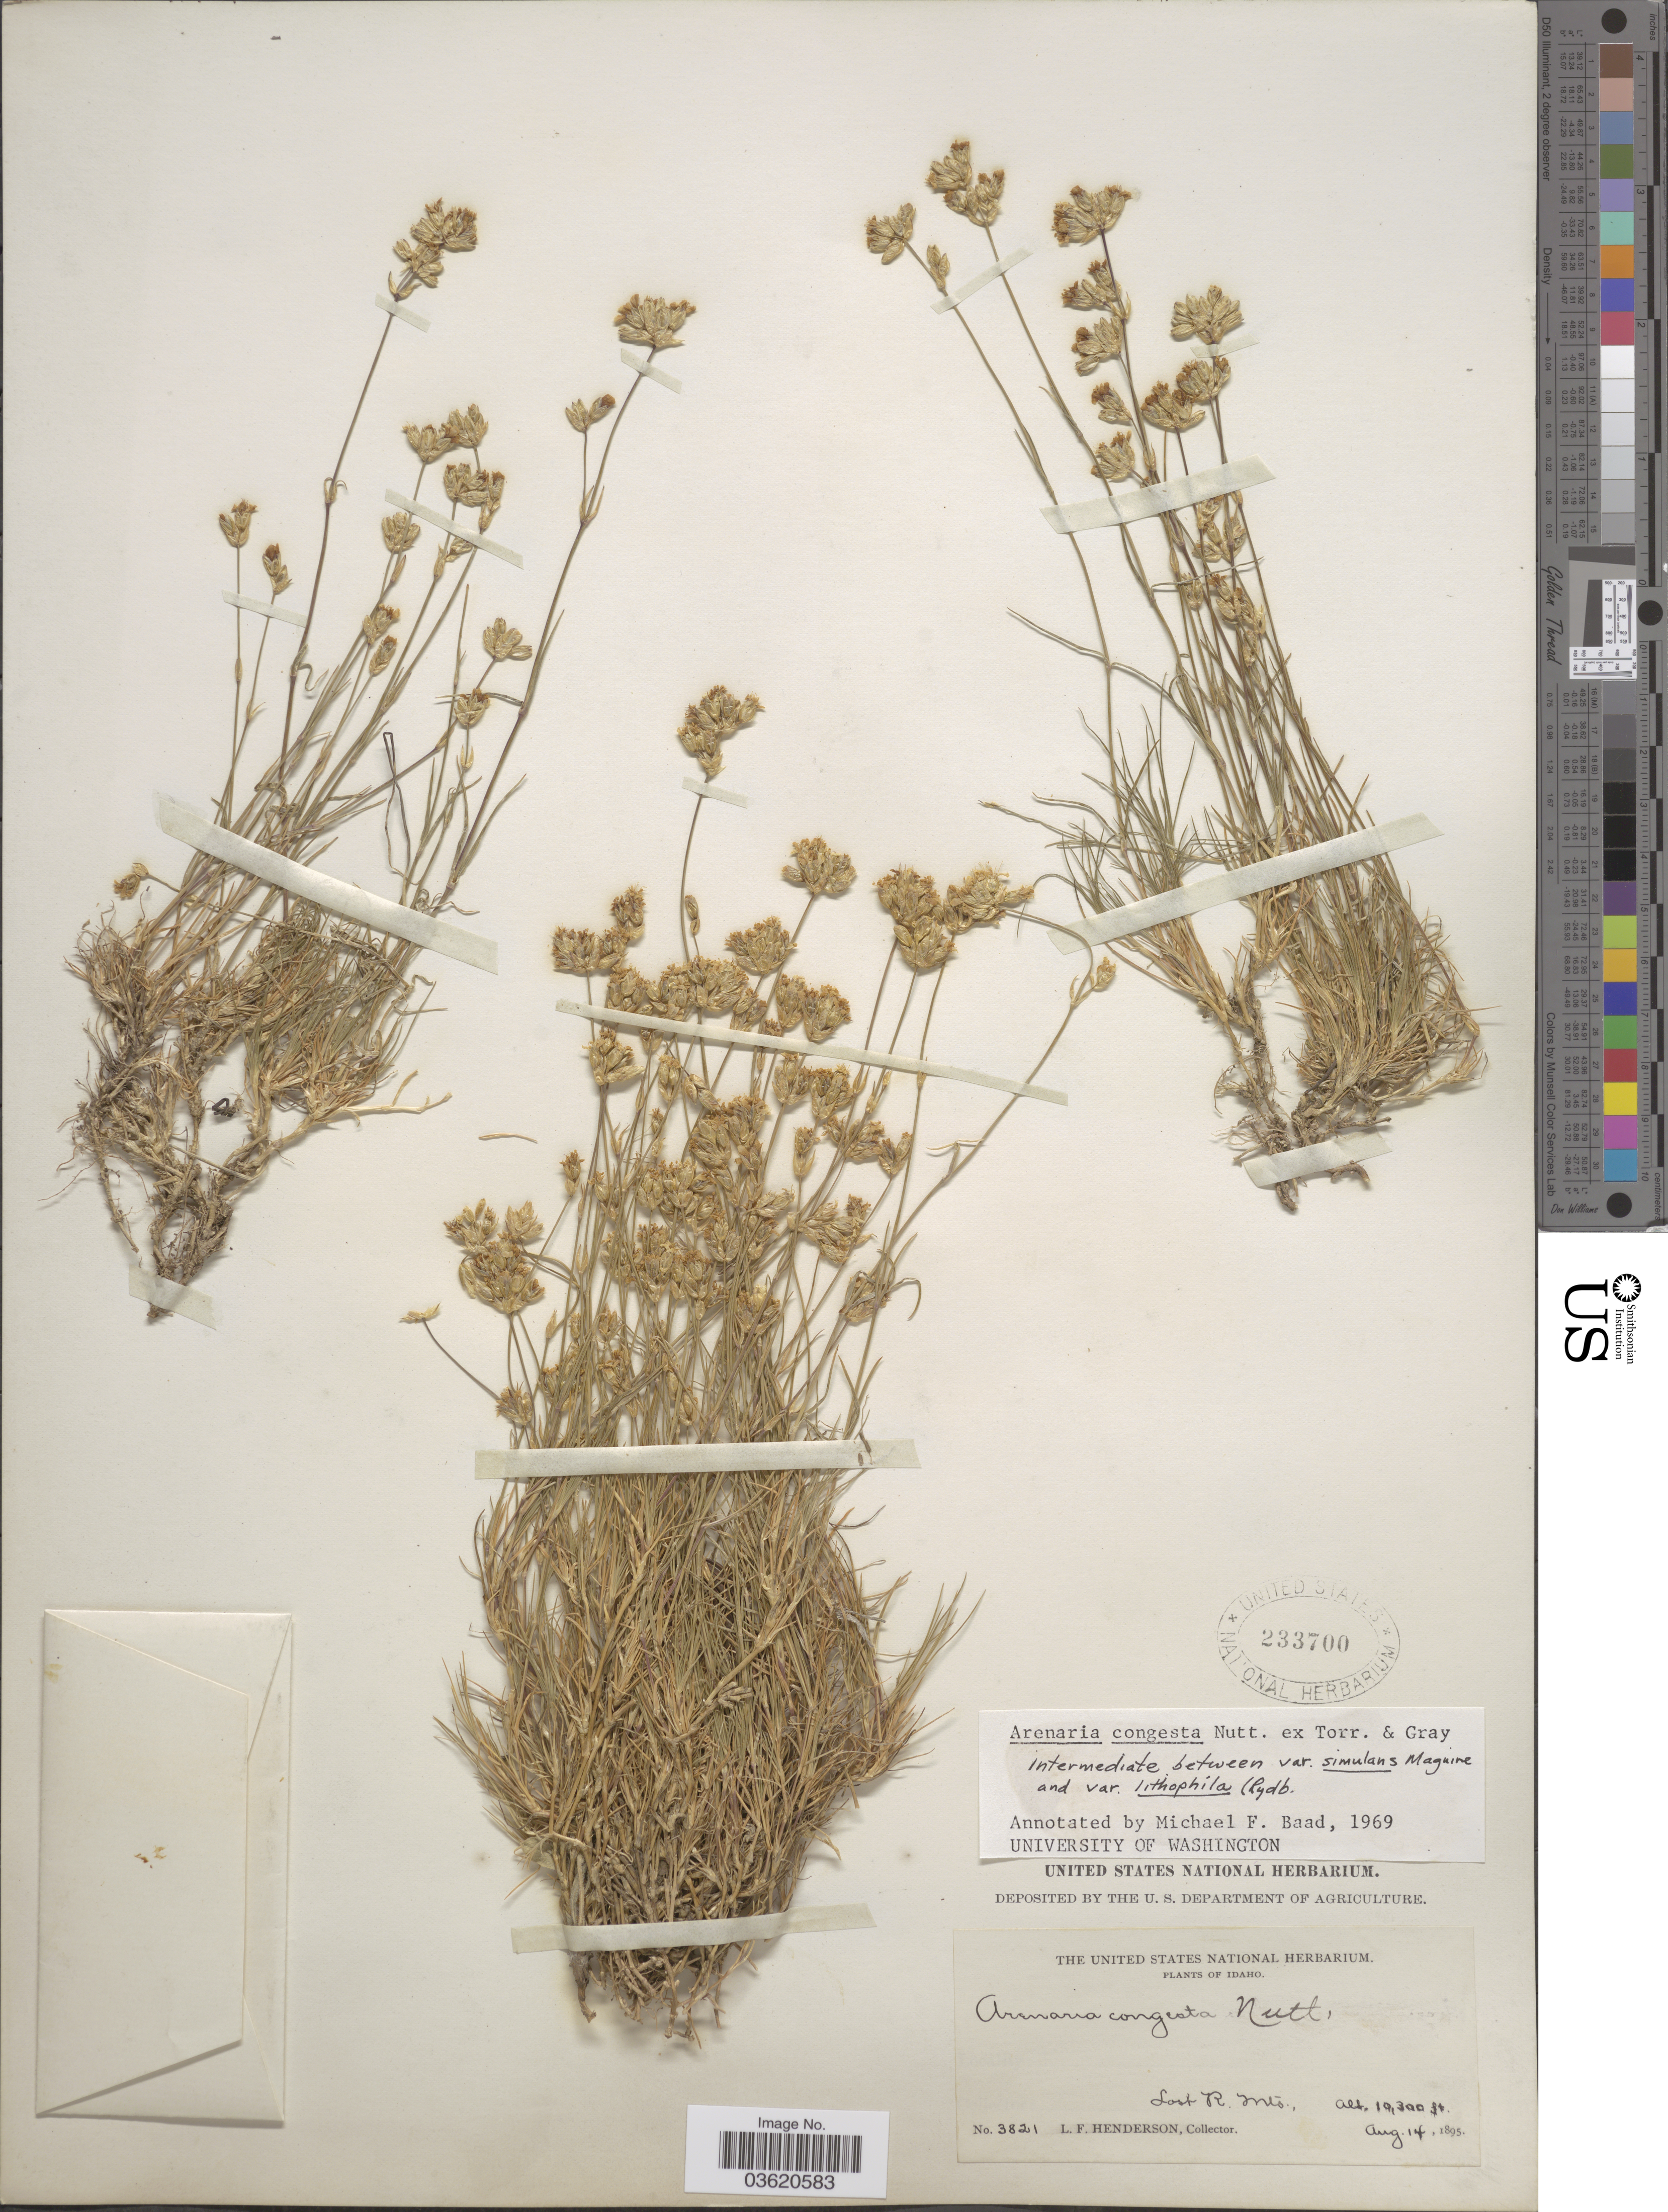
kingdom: Plantae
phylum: Tracheophyta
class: Magnoliopsida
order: Caryophyllales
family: Caryophyllaceae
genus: Eremogone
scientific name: Eremogone congesta var. simulans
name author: (Maguire) R.L. Hartm. & Rabeler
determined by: U.S. National Herbarium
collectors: L. Henderson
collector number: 3821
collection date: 1895-08-14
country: United States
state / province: Idaho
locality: Lost R. Mts.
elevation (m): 3139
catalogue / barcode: US 233700